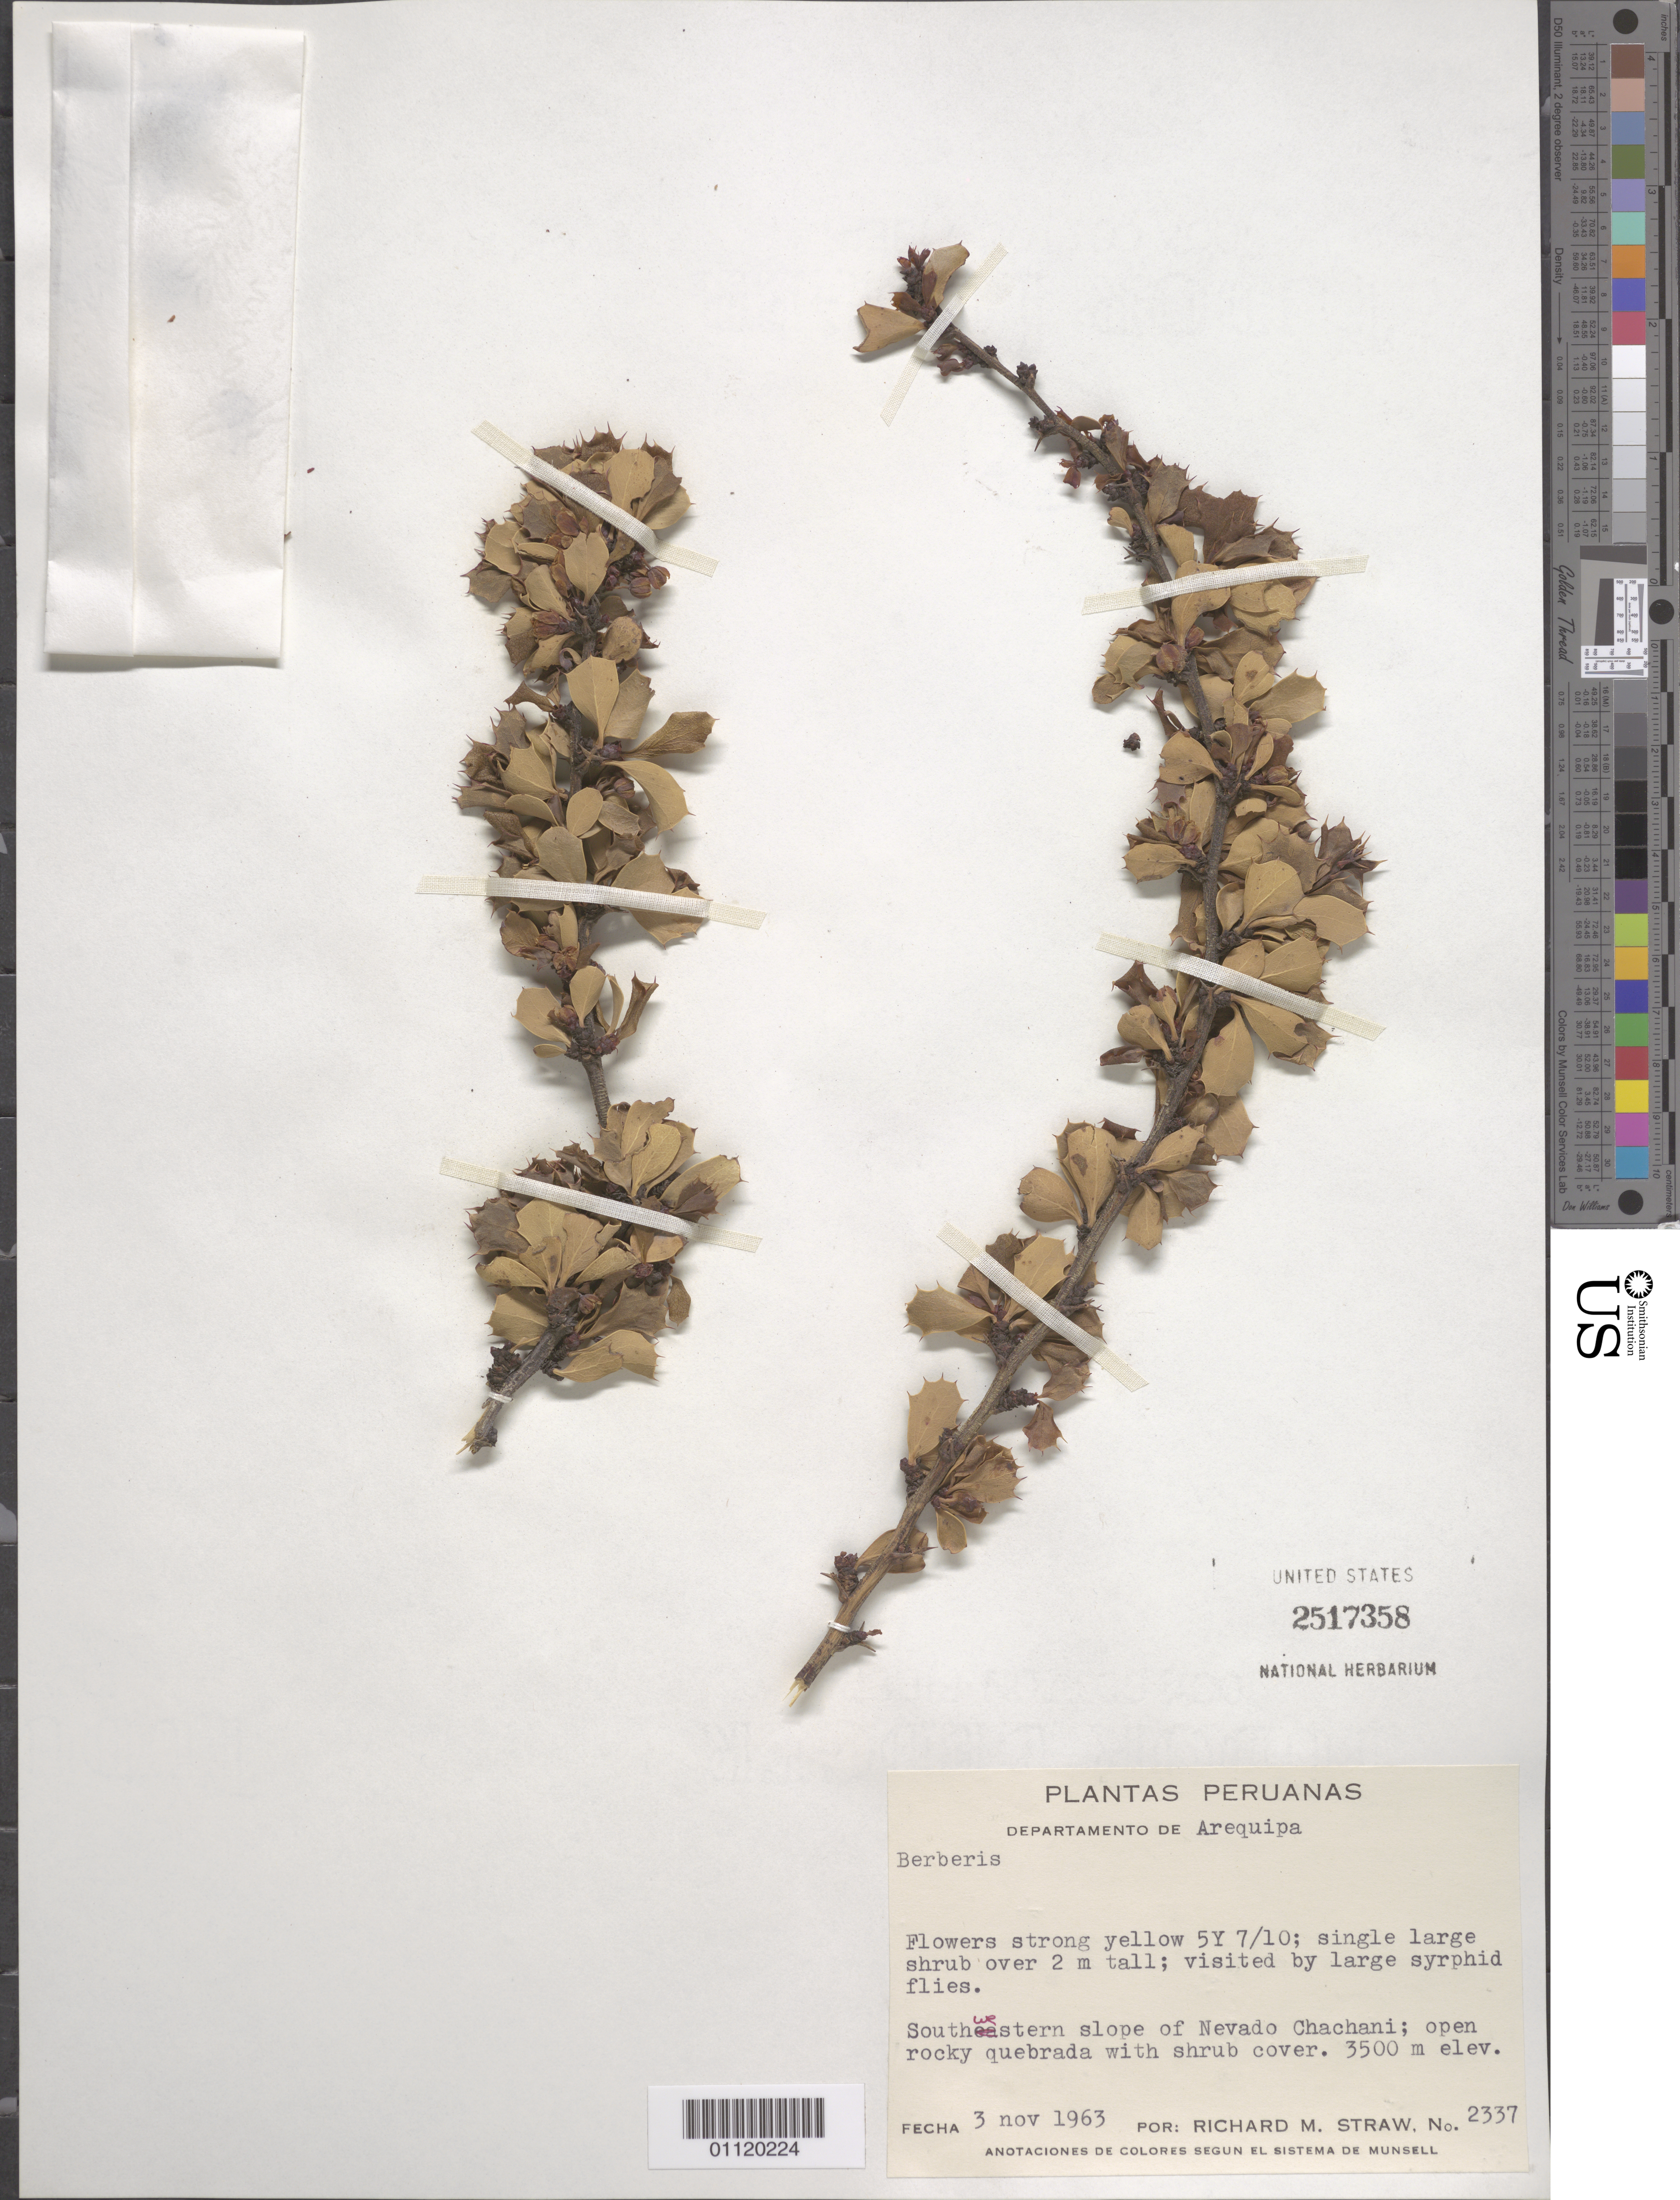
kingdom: Plantae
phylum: Tracheophyta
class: Magnoliopsida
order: Ranunculales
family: Berberidaceae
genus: Berberis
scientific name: Berberis sp.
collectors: R. M. Straw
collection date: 1963-11-03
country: Peru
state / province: Arequipa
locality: Southwestern slope of Nevado Chachani; open rocky quebrada with shrub cover.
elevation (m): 3500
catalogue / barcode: US 2517358